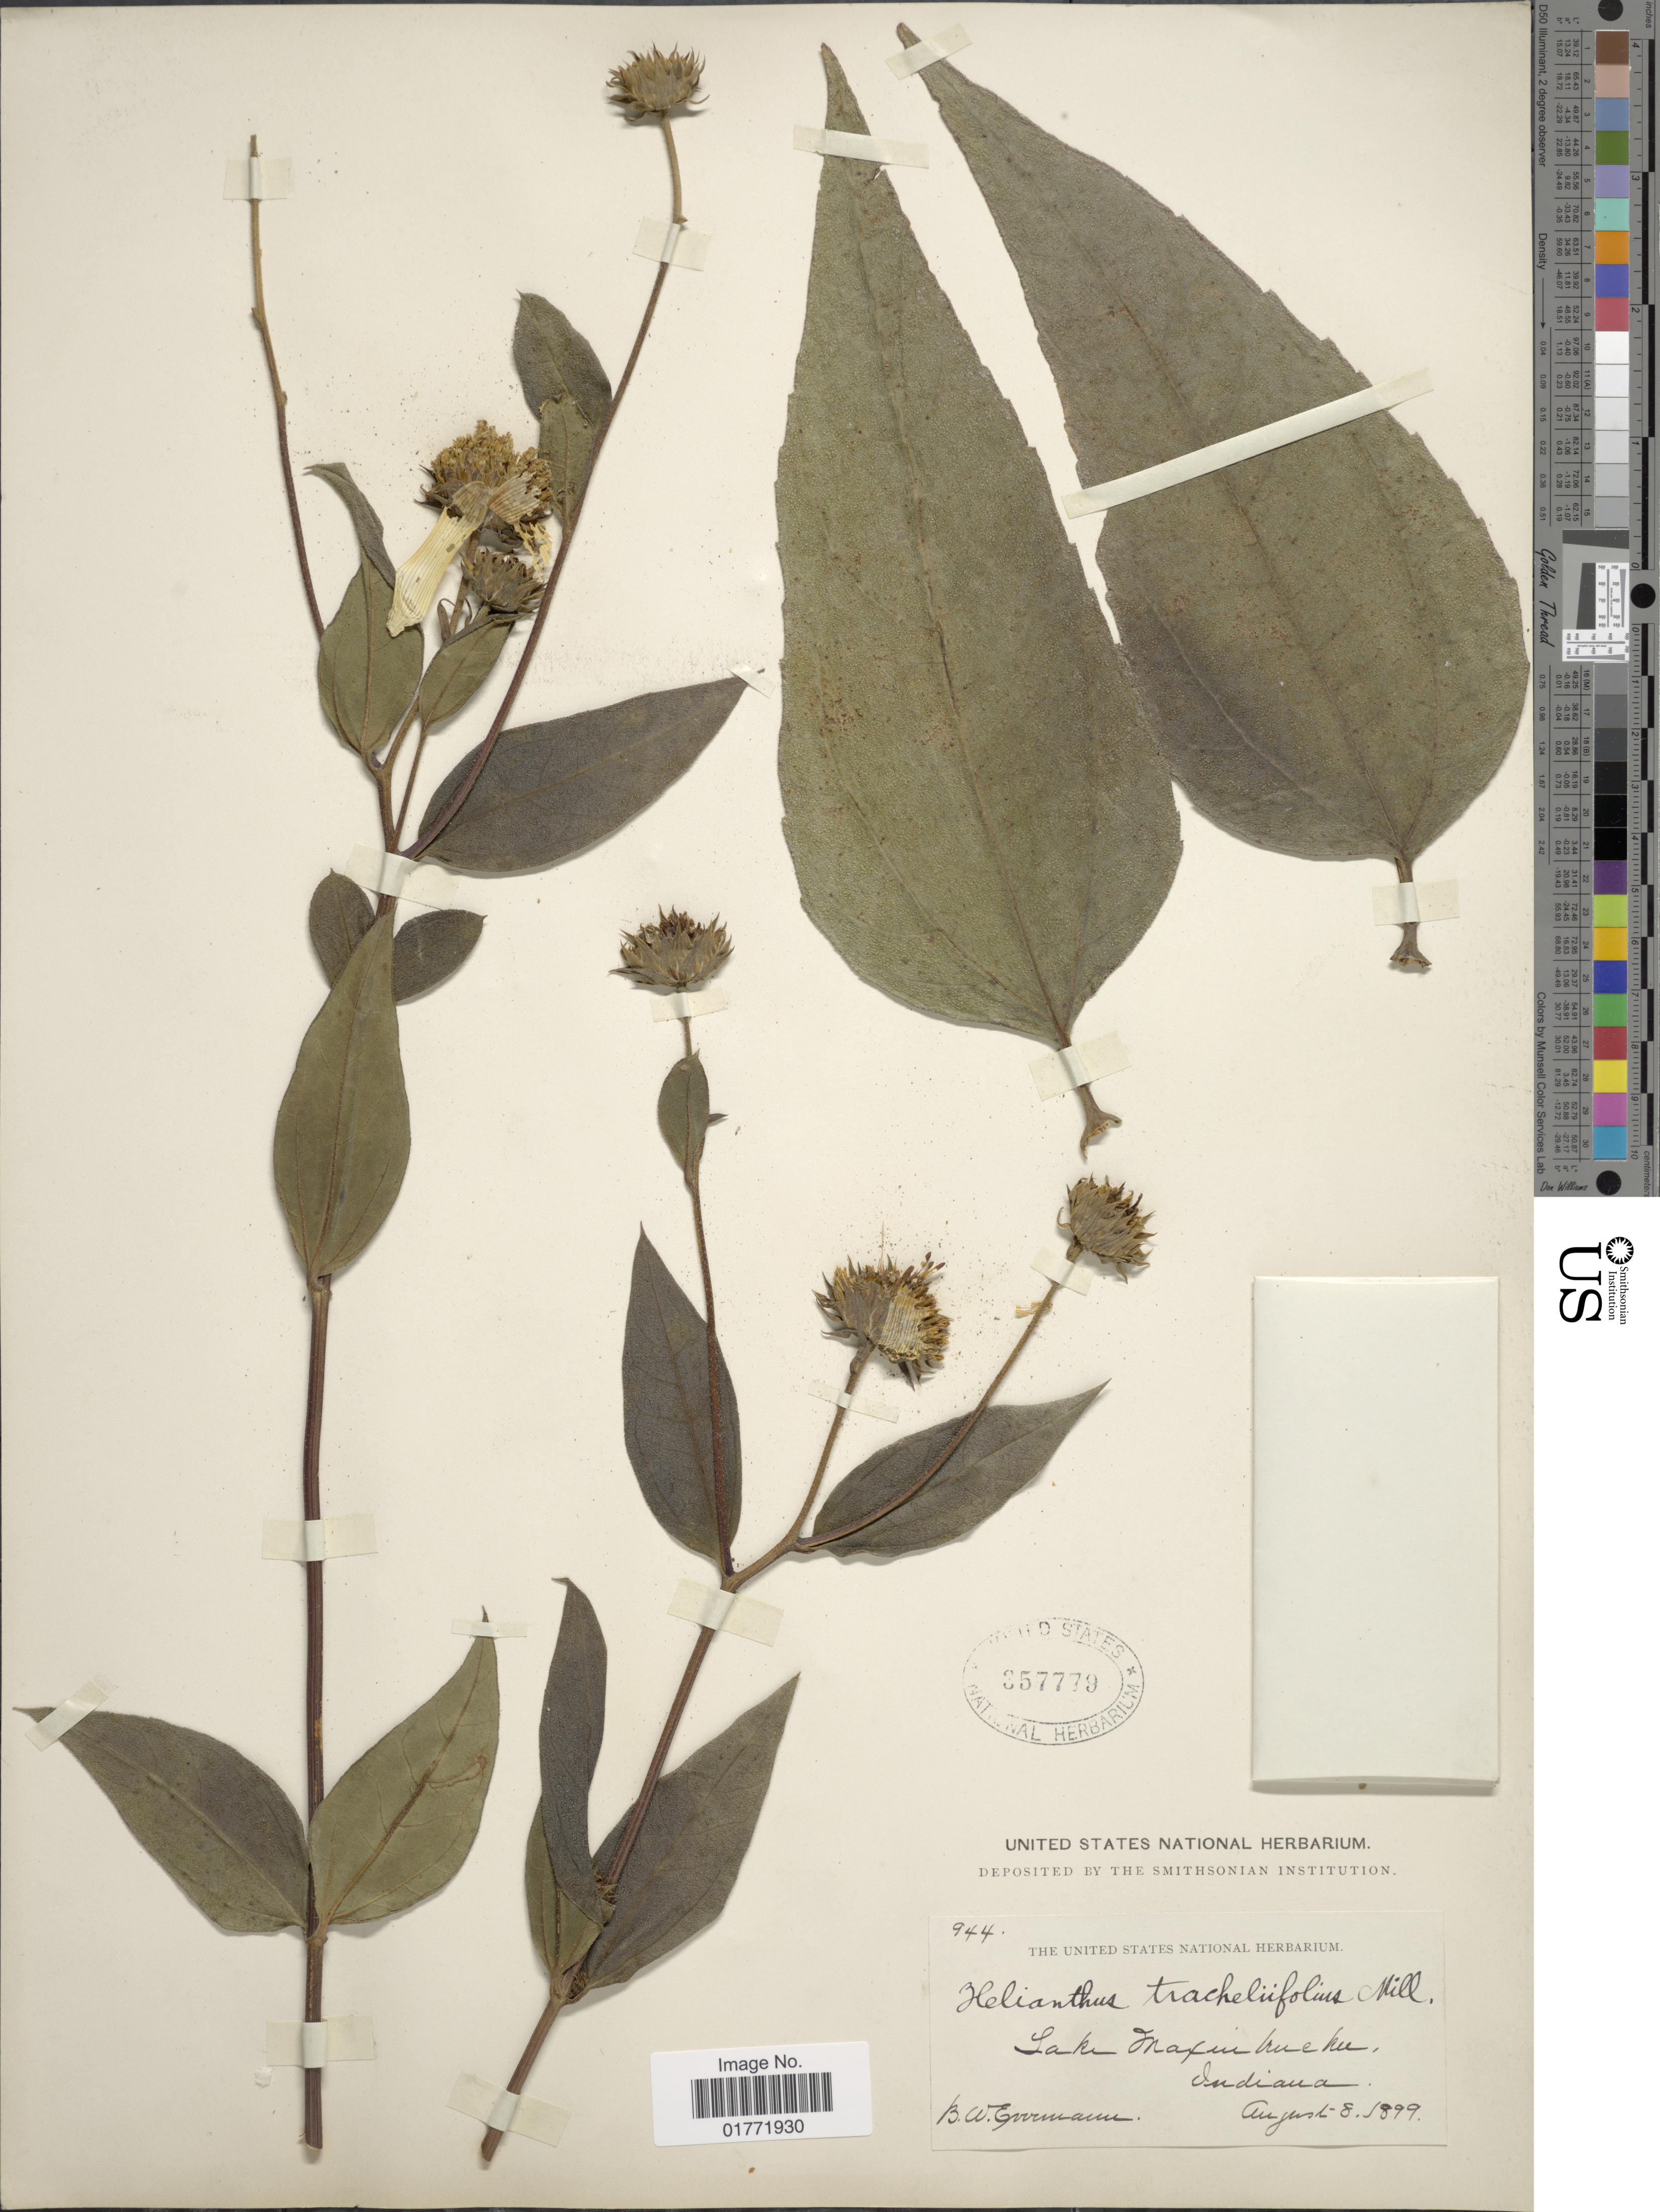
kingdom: Plantae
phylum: Tracheophyta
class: Magnoliopsida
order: Asterales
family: Asteraceae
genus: Helianthus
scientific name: Helianthus tuberosus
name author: L.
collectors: B. W. Evermann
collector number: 944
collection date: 1899-09-08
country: United States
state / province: Indiana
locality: Lake Maxinkuckee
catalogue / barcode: US 357779